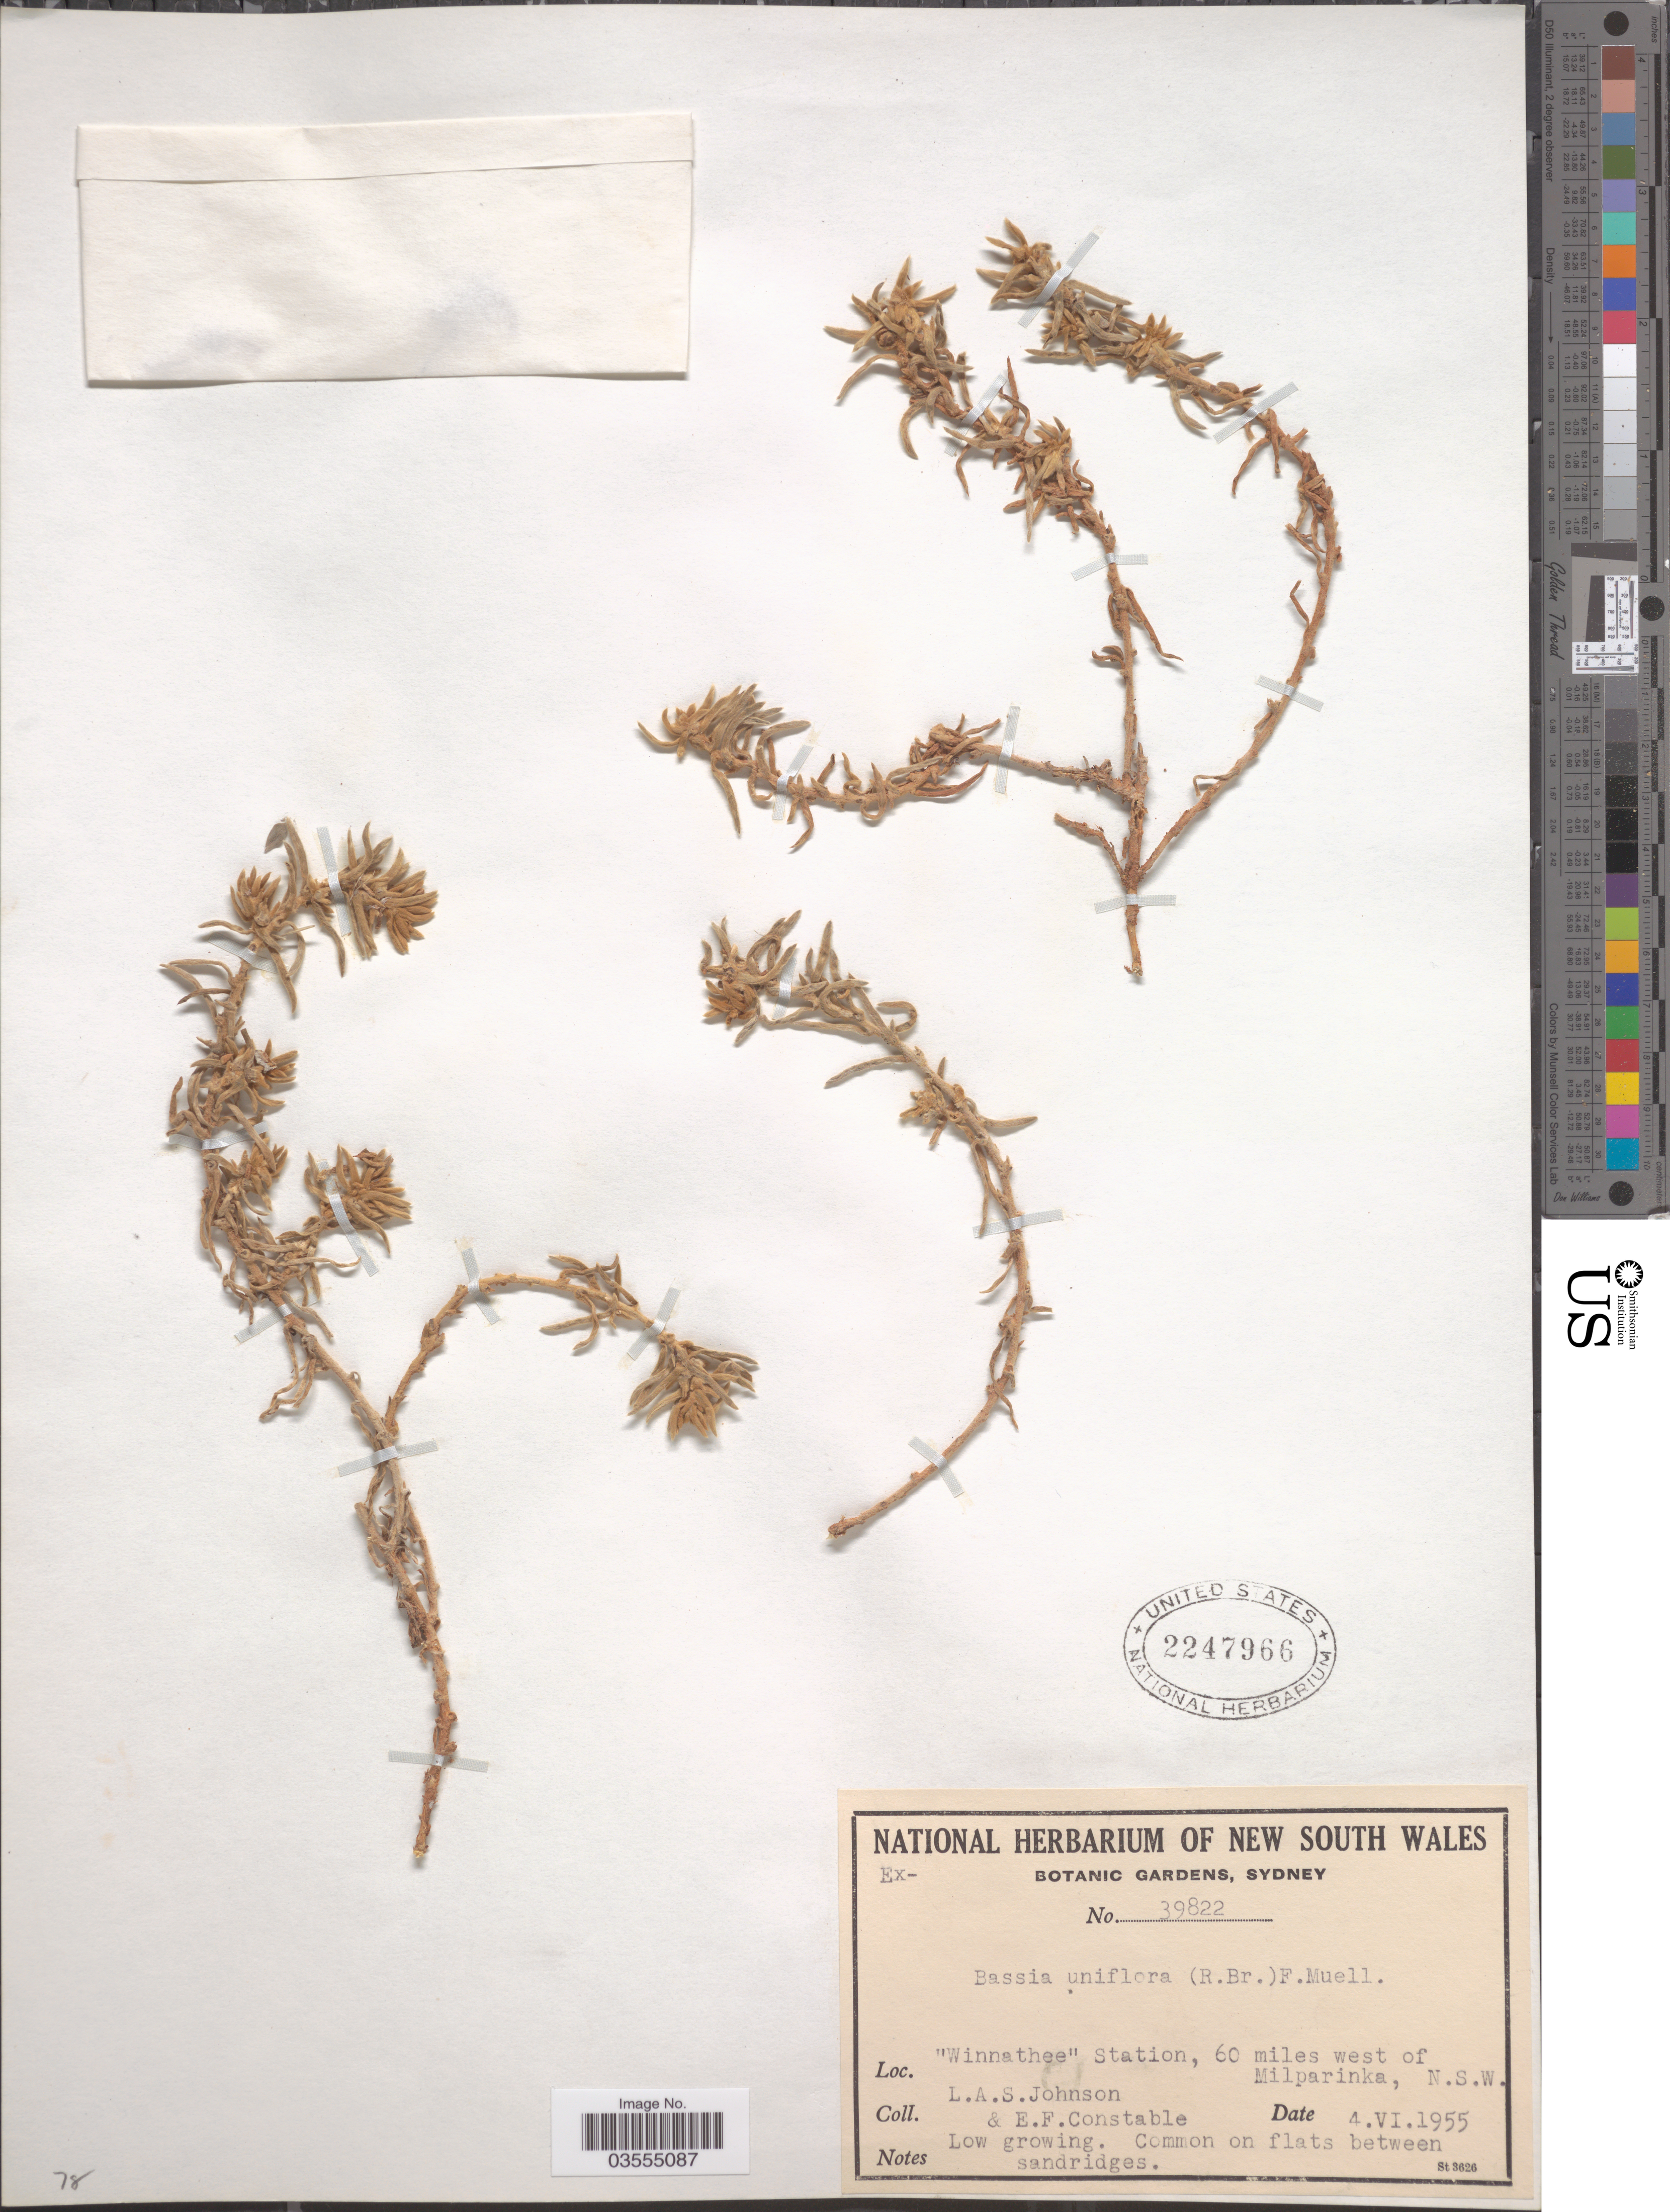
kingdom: Plantae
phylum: Tracheophyta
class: Magnoliopsida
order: Caryophyllales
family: Amaranthaceae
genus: Sclerolaena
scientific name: Sclerolaena diacantha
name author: (Nees) Benth.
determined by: Wilson, Paul G.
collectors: L. A. S. Johnson & E. F. Constable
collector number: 39822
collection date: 1955-06-04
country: Australia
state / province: New South Wales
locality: Winnathee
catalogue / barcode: US 2247966